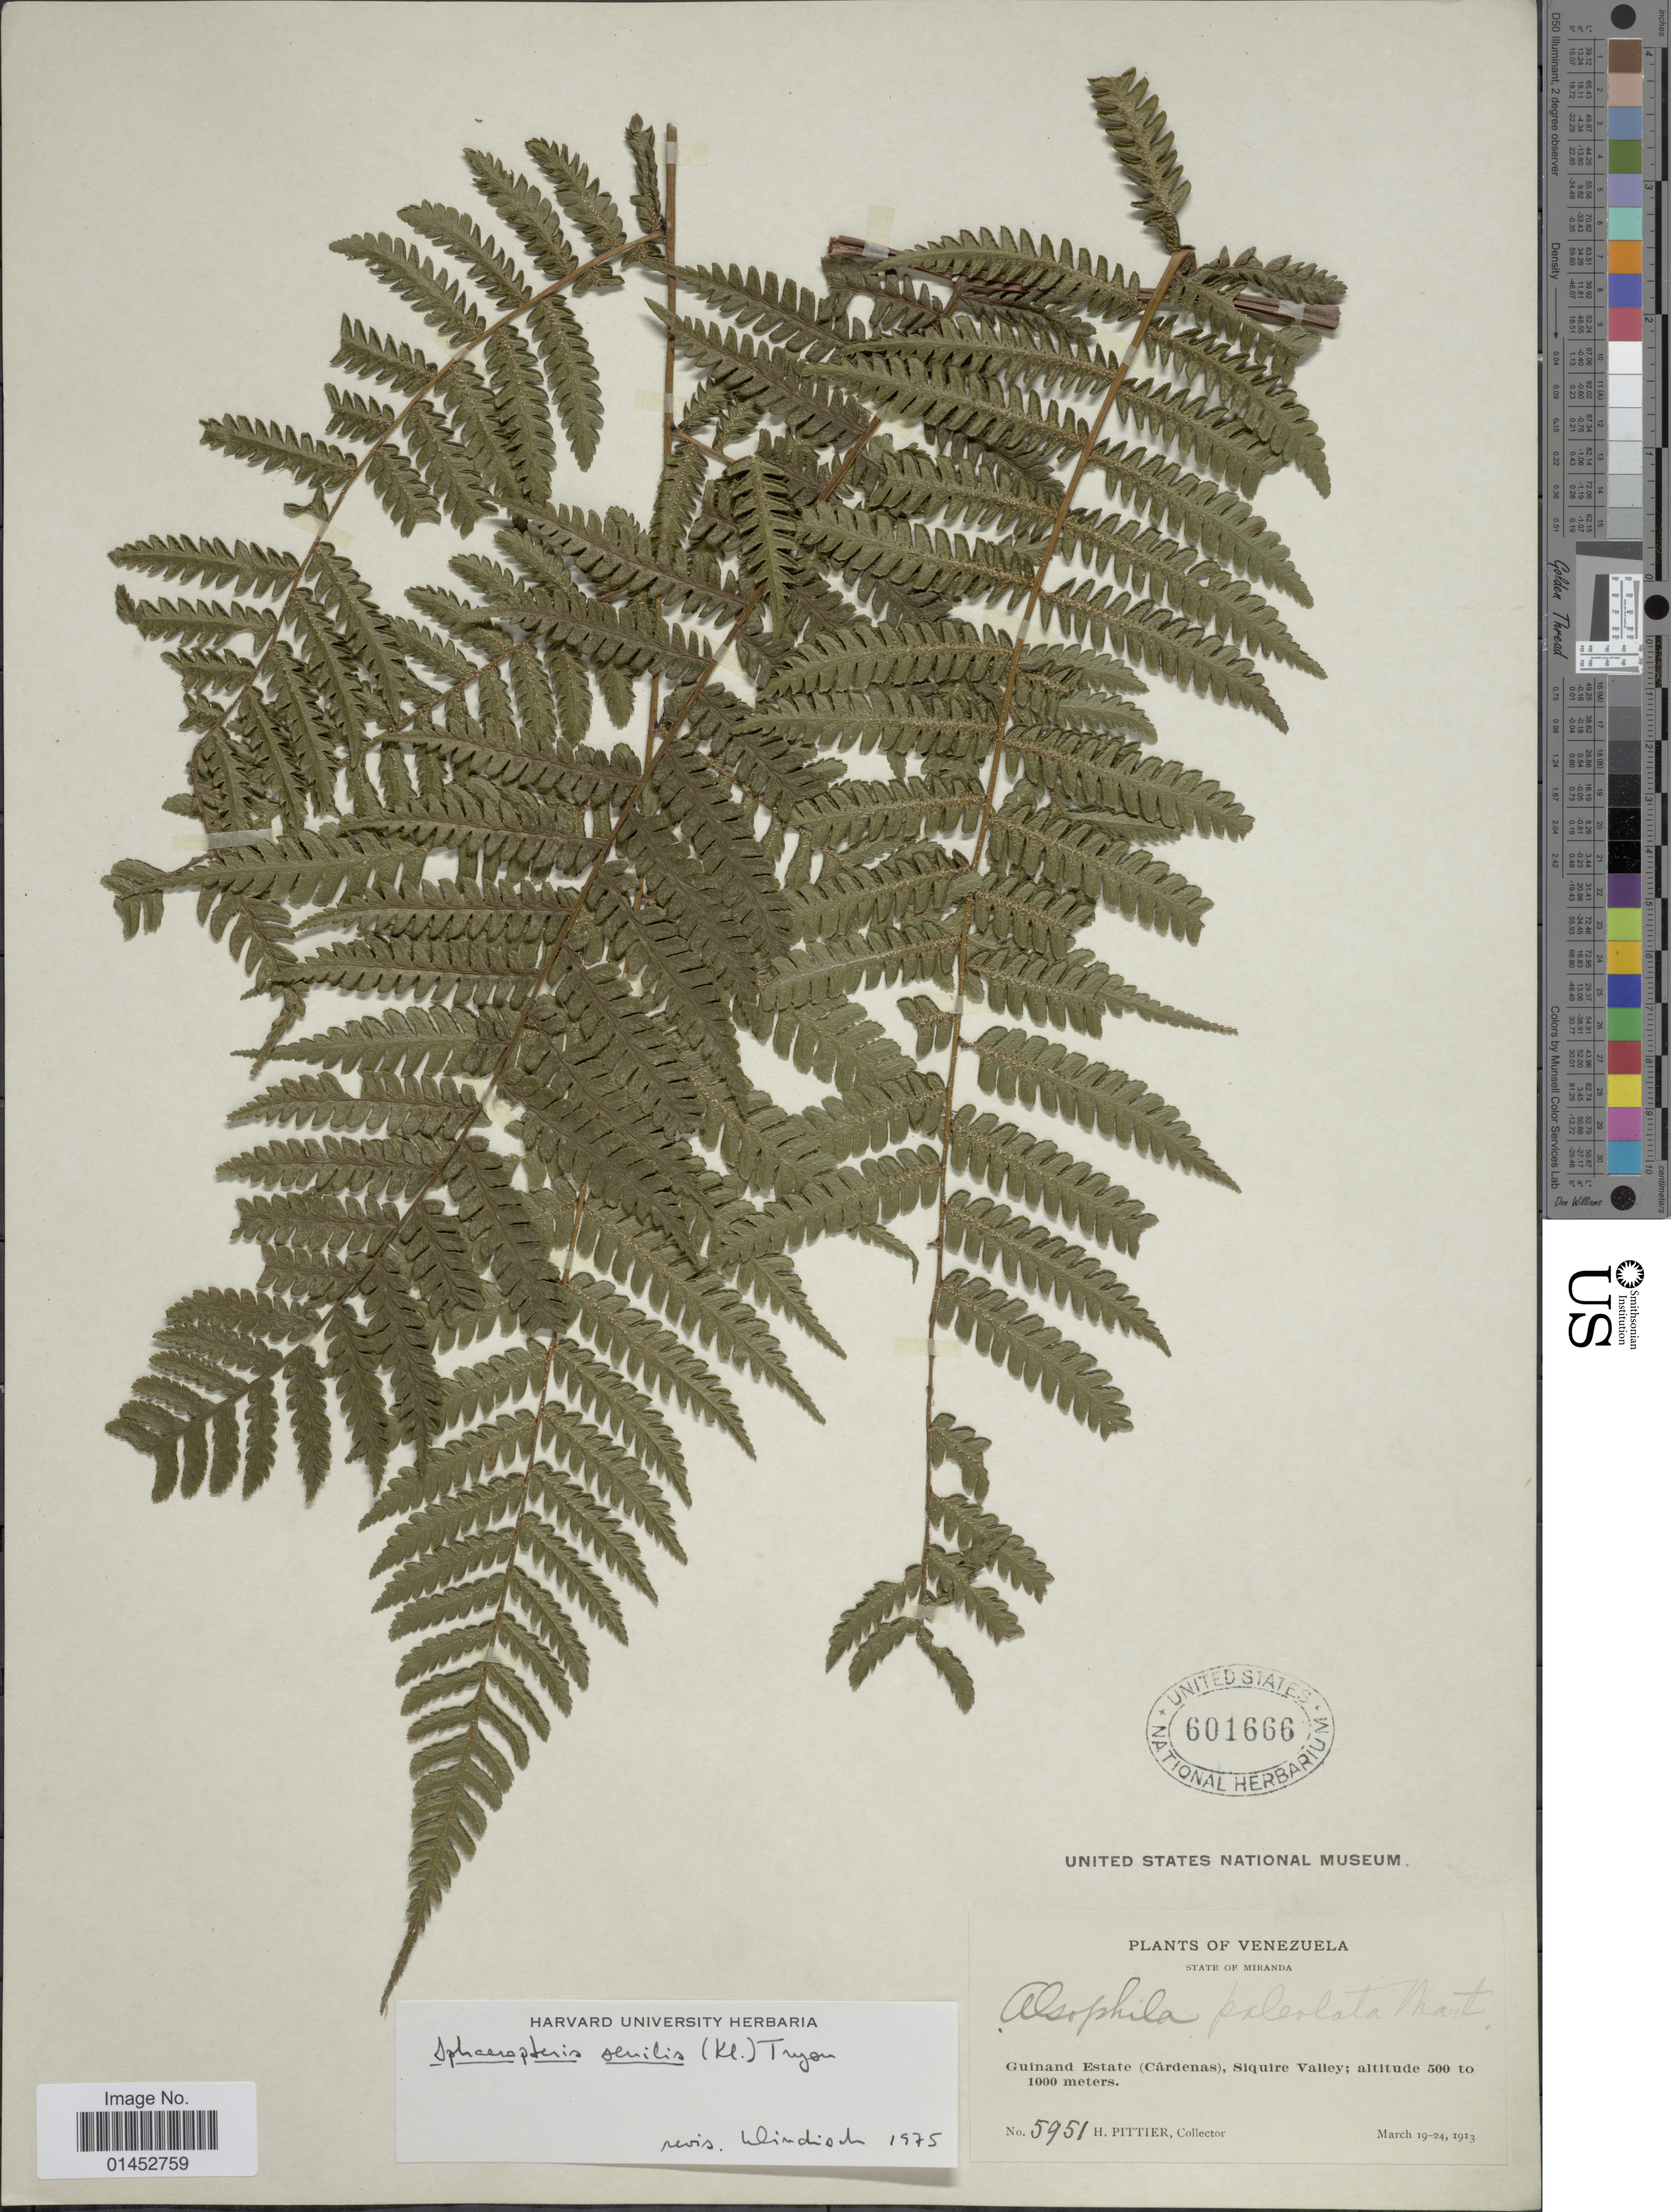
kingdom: Plantae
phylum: Tracheophyta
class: Polypodiopsida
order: Cyatheales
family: Cyatheaceae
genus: Cyathea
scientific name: Cyathea senilis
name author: (Klotzsch) Domin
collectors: H. F. Pittier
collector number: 5951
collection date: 1913-03-19/1913-03-24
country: Venezuela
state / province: Miranda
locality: Guinand Estate (Cárdenas), Siquire Valley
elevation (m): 500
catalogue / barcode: US 601666